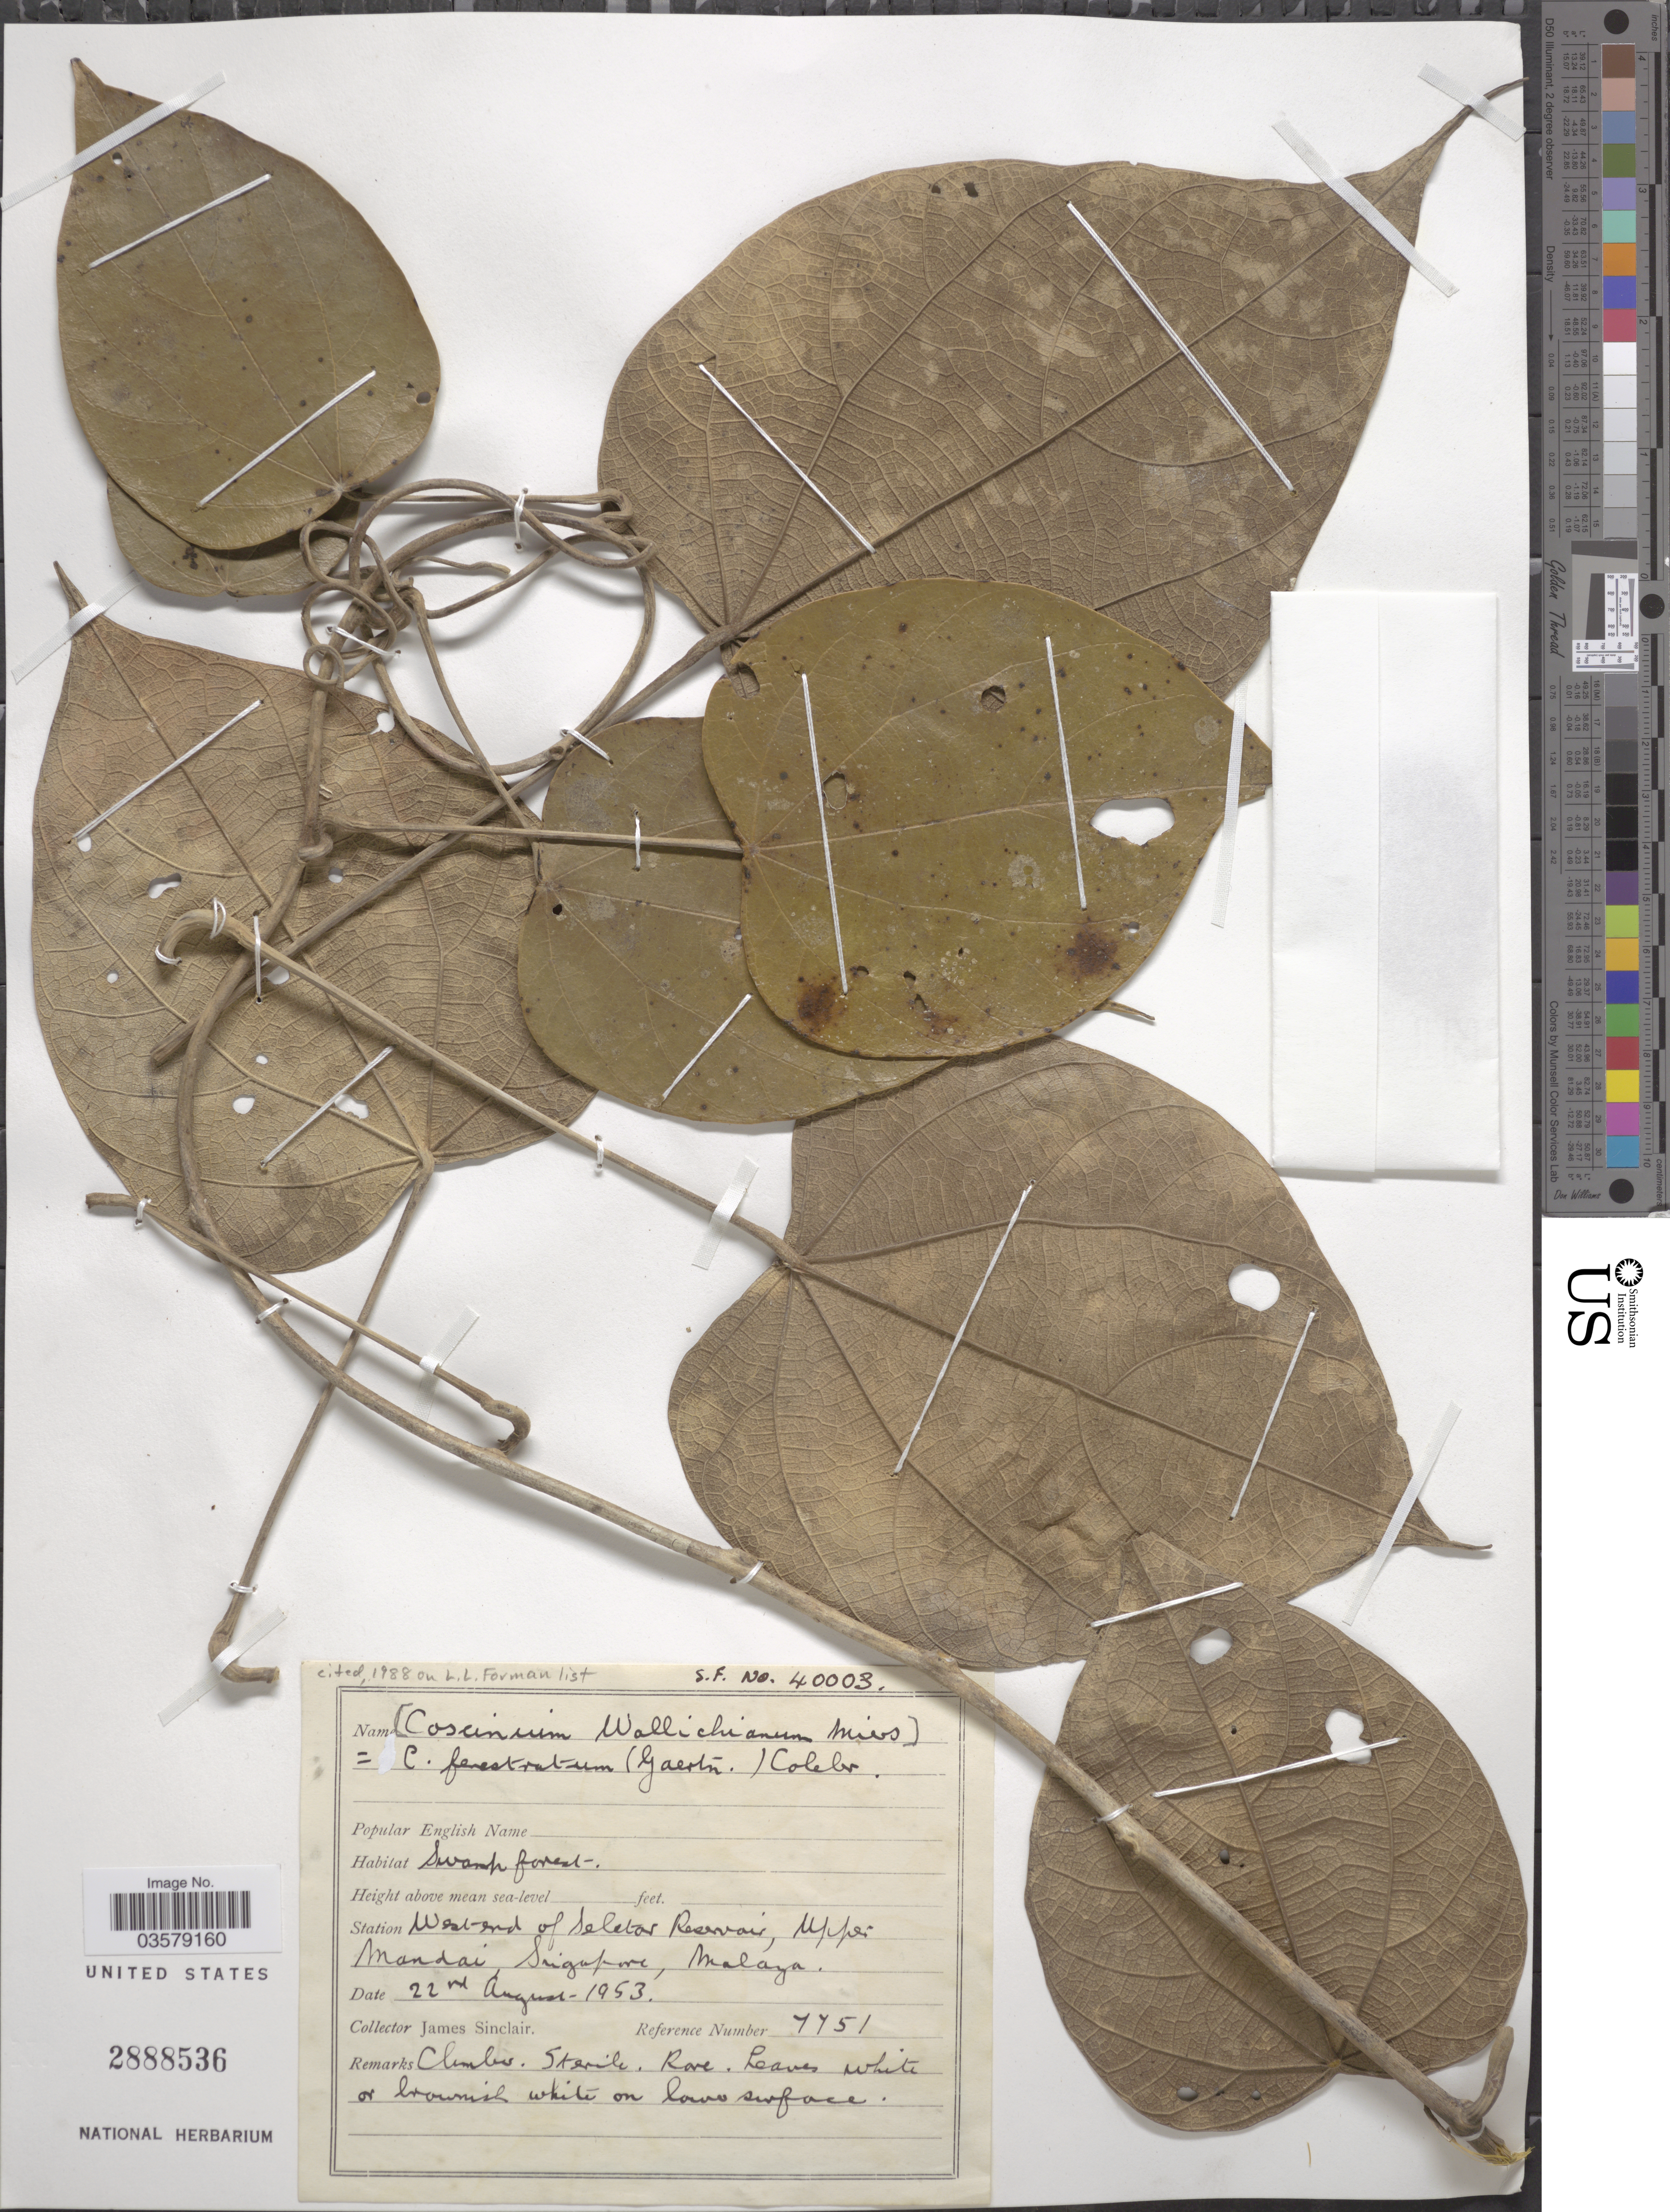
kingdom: Plantae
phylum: Tracheophyta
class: Magnoliopsida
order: Ranunculales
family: Menispermaceae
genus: Coscinium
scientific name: Coscinium fenestratum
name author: Colebr.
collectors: J. Sinclair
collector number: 7751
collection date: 1953-08-22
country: Singapore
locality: Station Western of Seletar Reservoir, Upper Mandai, Singapore, Malaya.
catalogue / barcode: US 2888536